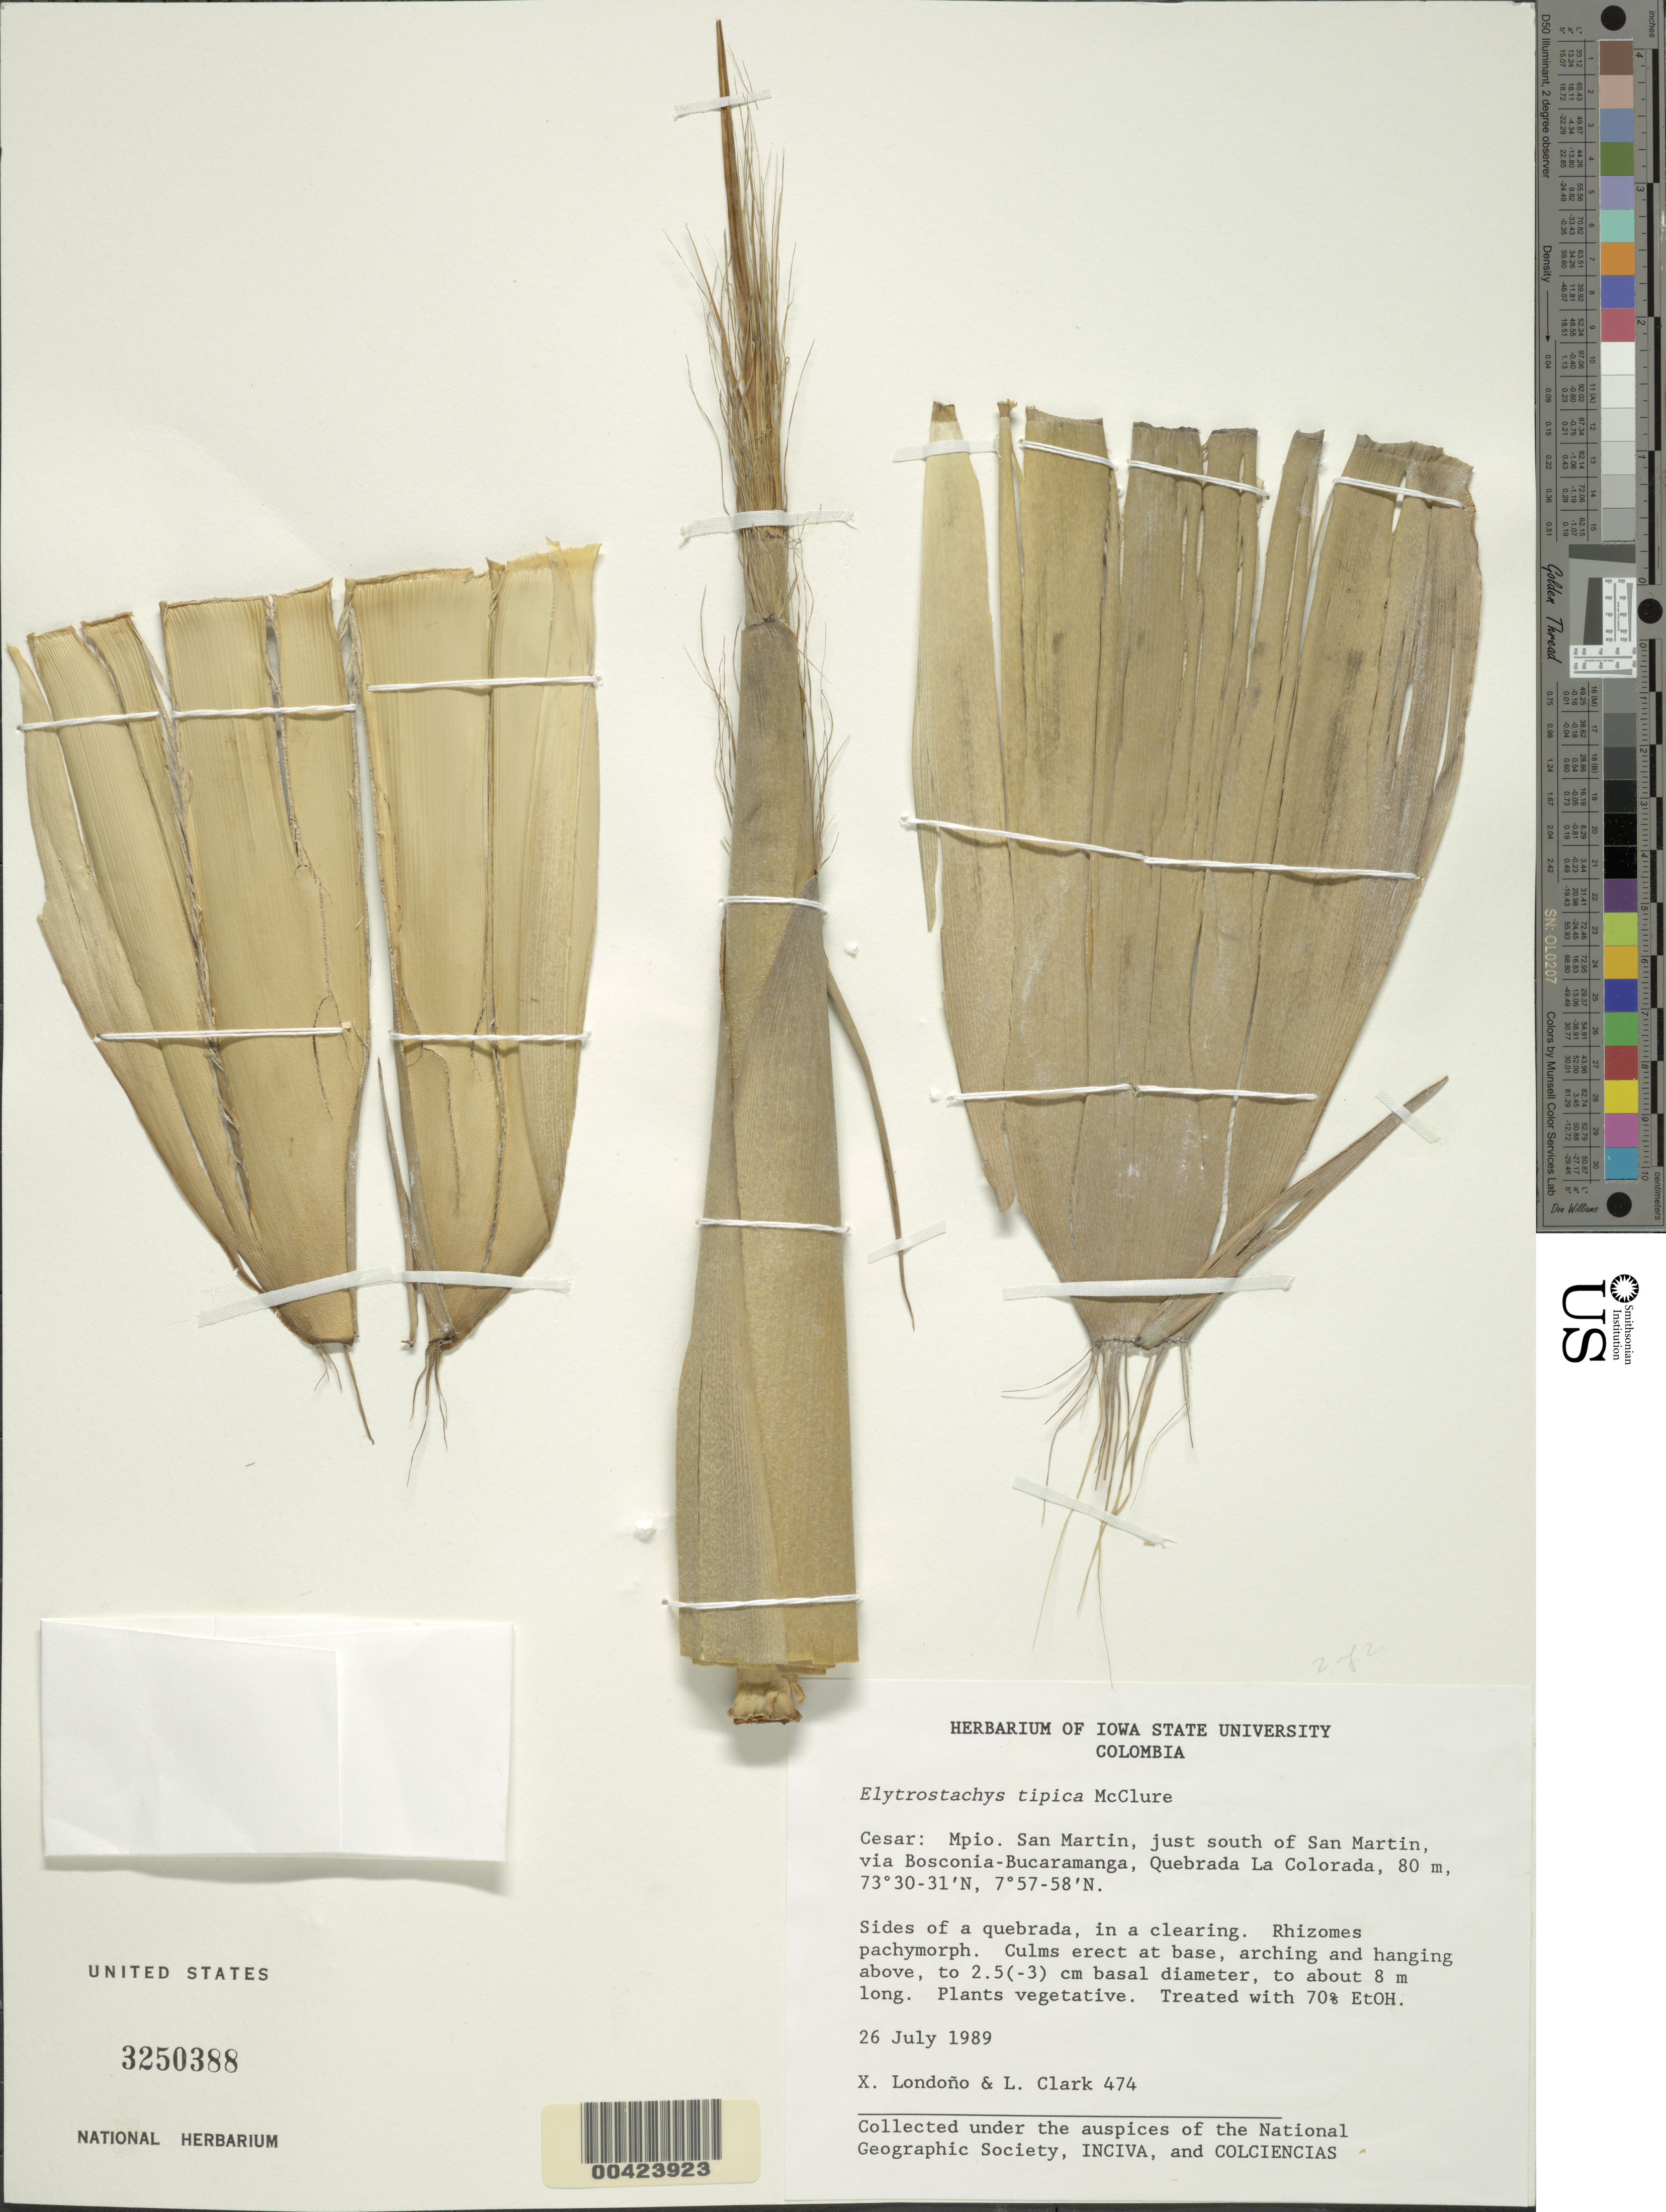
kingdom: Plantae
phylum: Tracheophyta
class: Liliopsida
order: Poales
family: Poaceae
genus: Elytrostachys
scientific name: Elytrostachys typica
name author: McClure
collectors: X. Londoño & L. G. Clark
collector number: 474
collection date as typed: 26 Jul 1989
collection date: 1989-07-26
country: Colombia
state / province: César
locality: San Martin Mun. (?), S of San Martin, via Bosconia - Bucaramanga; Quebrada la Colorada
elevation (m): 80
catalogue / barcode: US 3250388